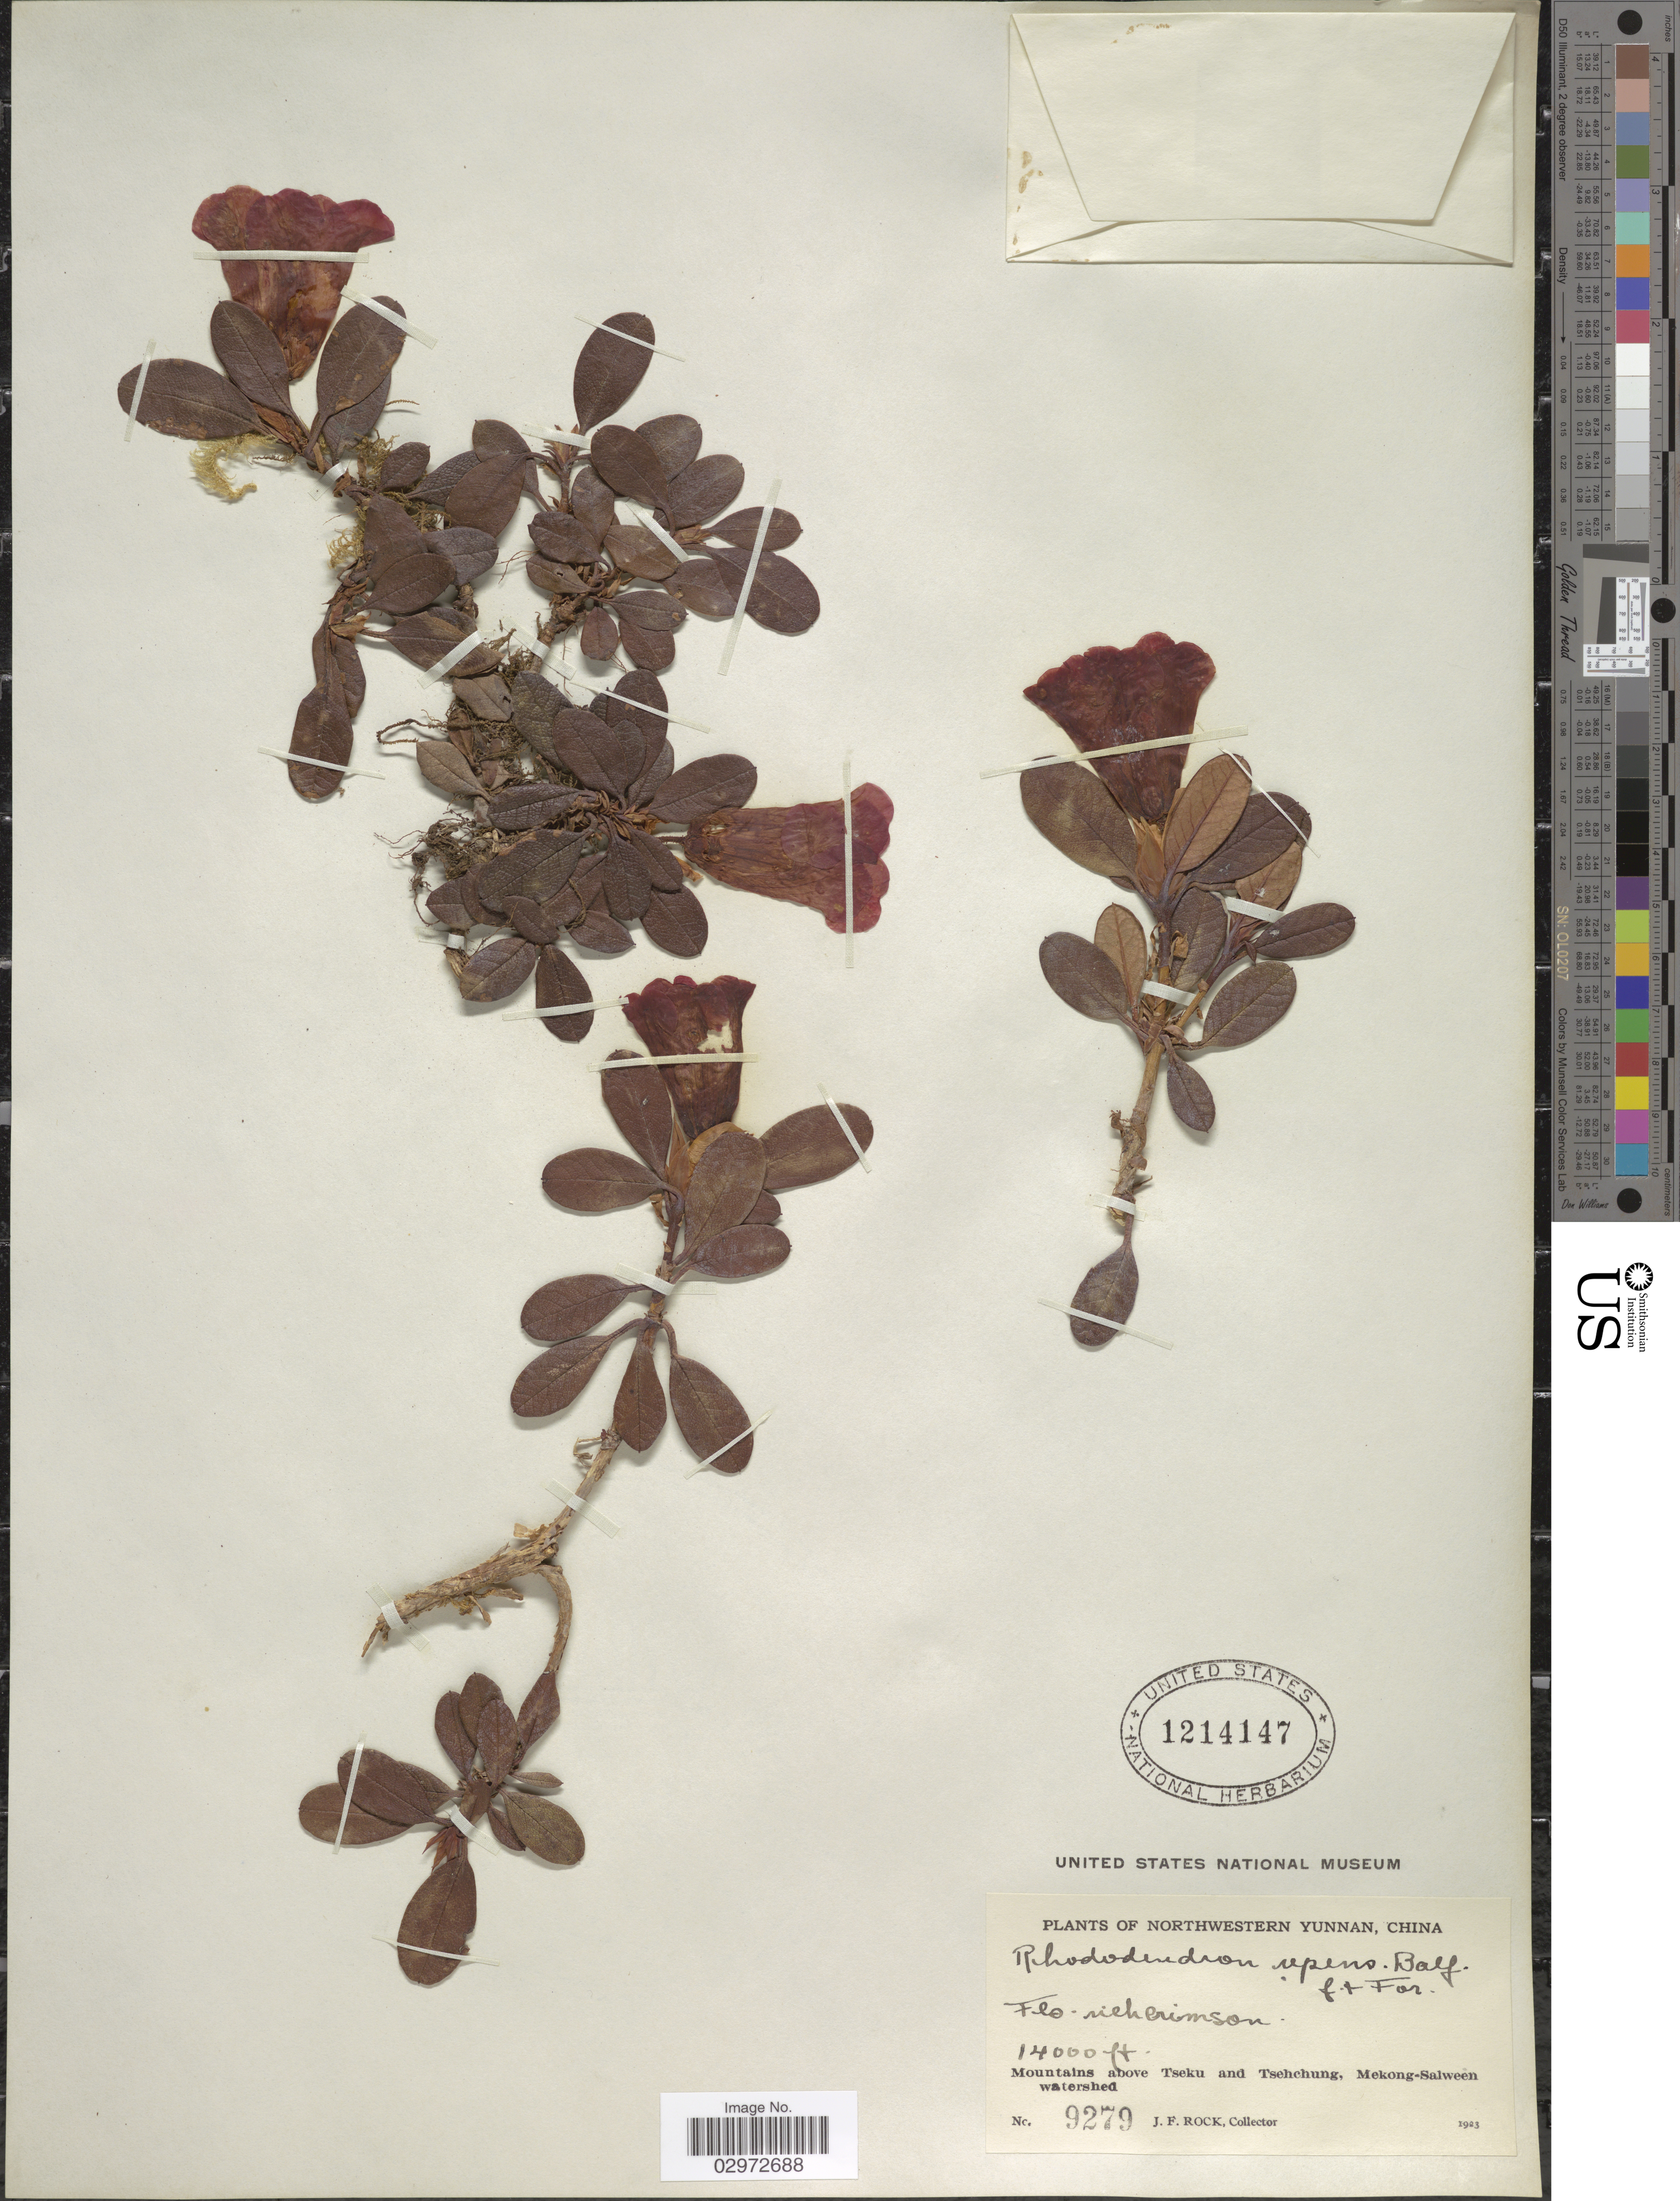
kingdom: Plantae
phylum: Tracheophyta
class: Magnoliopsida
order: Ericales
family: Ericaceae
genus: Rhododendron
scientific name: Rhododendron repens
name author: Balf. f. & Forrest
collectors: J. Rock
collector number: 9279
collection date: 1923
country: China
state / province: Yunnan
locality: Northwestern Yunnan. Mountains above Tseku and Tsehchung, Mekong-Salween watershed.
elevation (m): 4267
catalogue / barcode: US 1214147